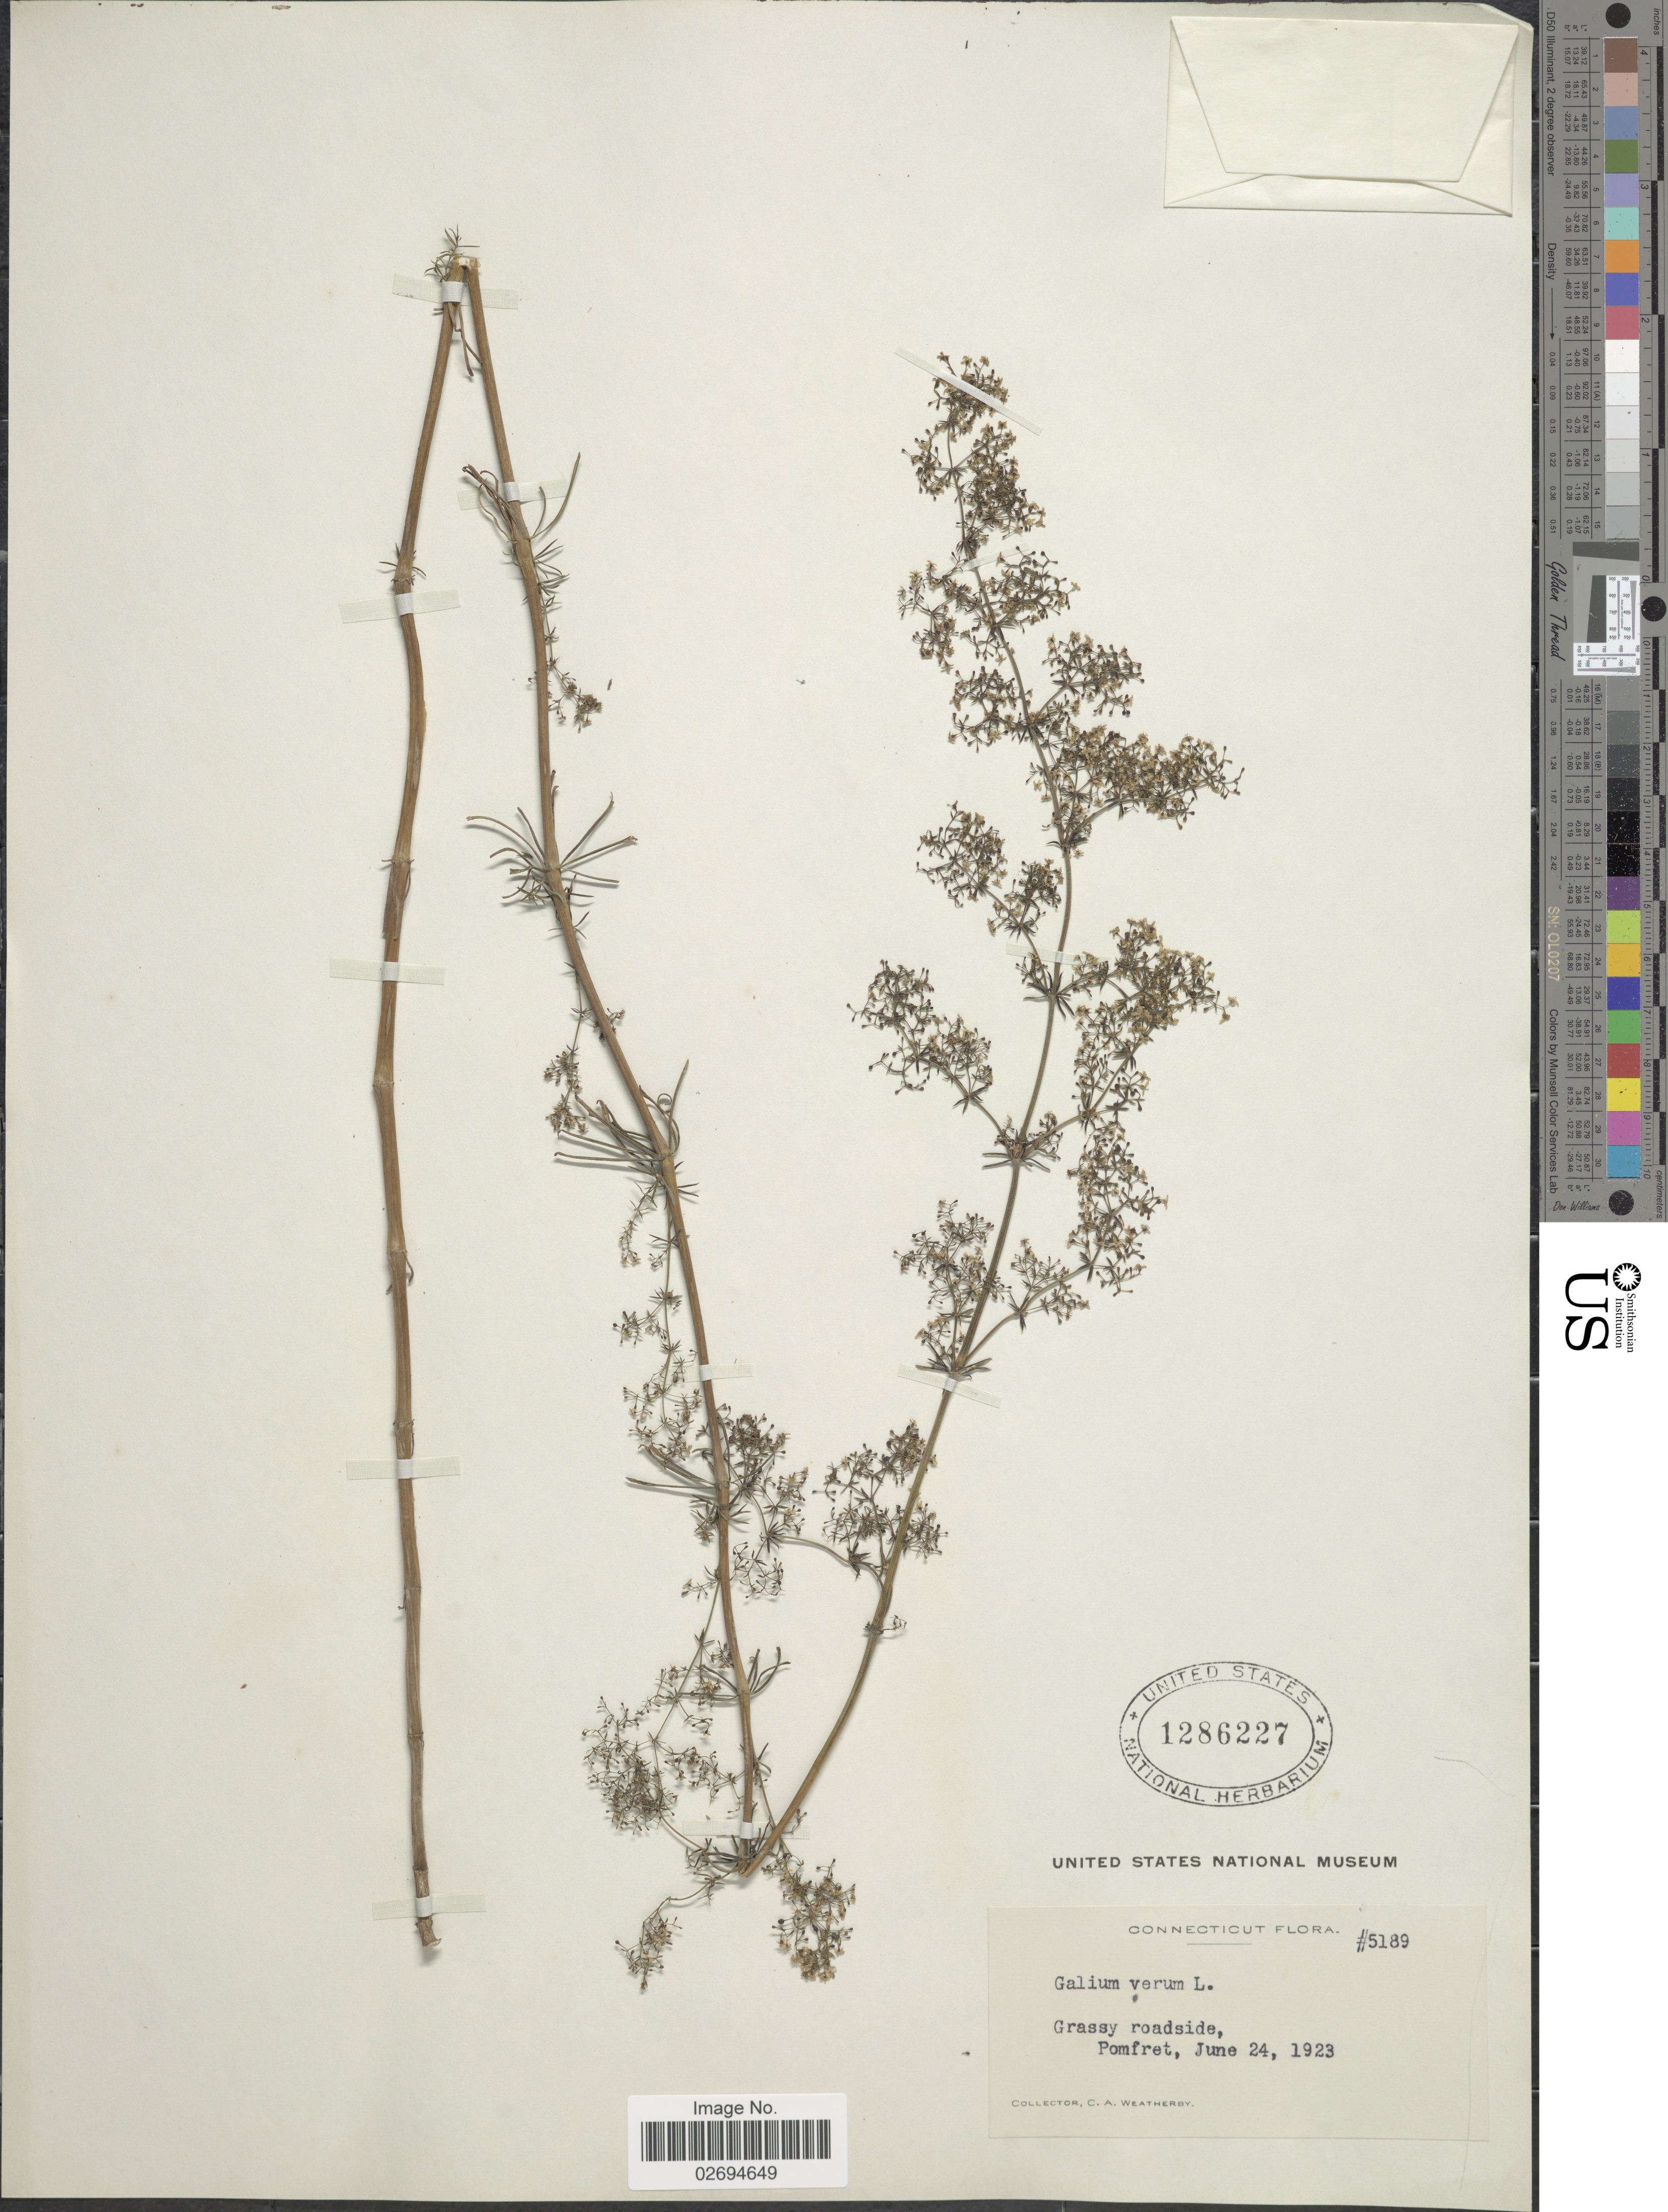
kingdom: Plantae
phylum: Tracheophyta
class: Magnoliopsida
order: Gentianales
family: Rubiaceae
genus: Galium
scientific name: Galium verum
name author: L.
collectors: C. A. Weatherby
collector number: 5189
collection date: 1923-06-24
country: United States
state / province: Connecticut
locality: Grassy roadside, Pomfret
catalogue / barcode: US 1286227